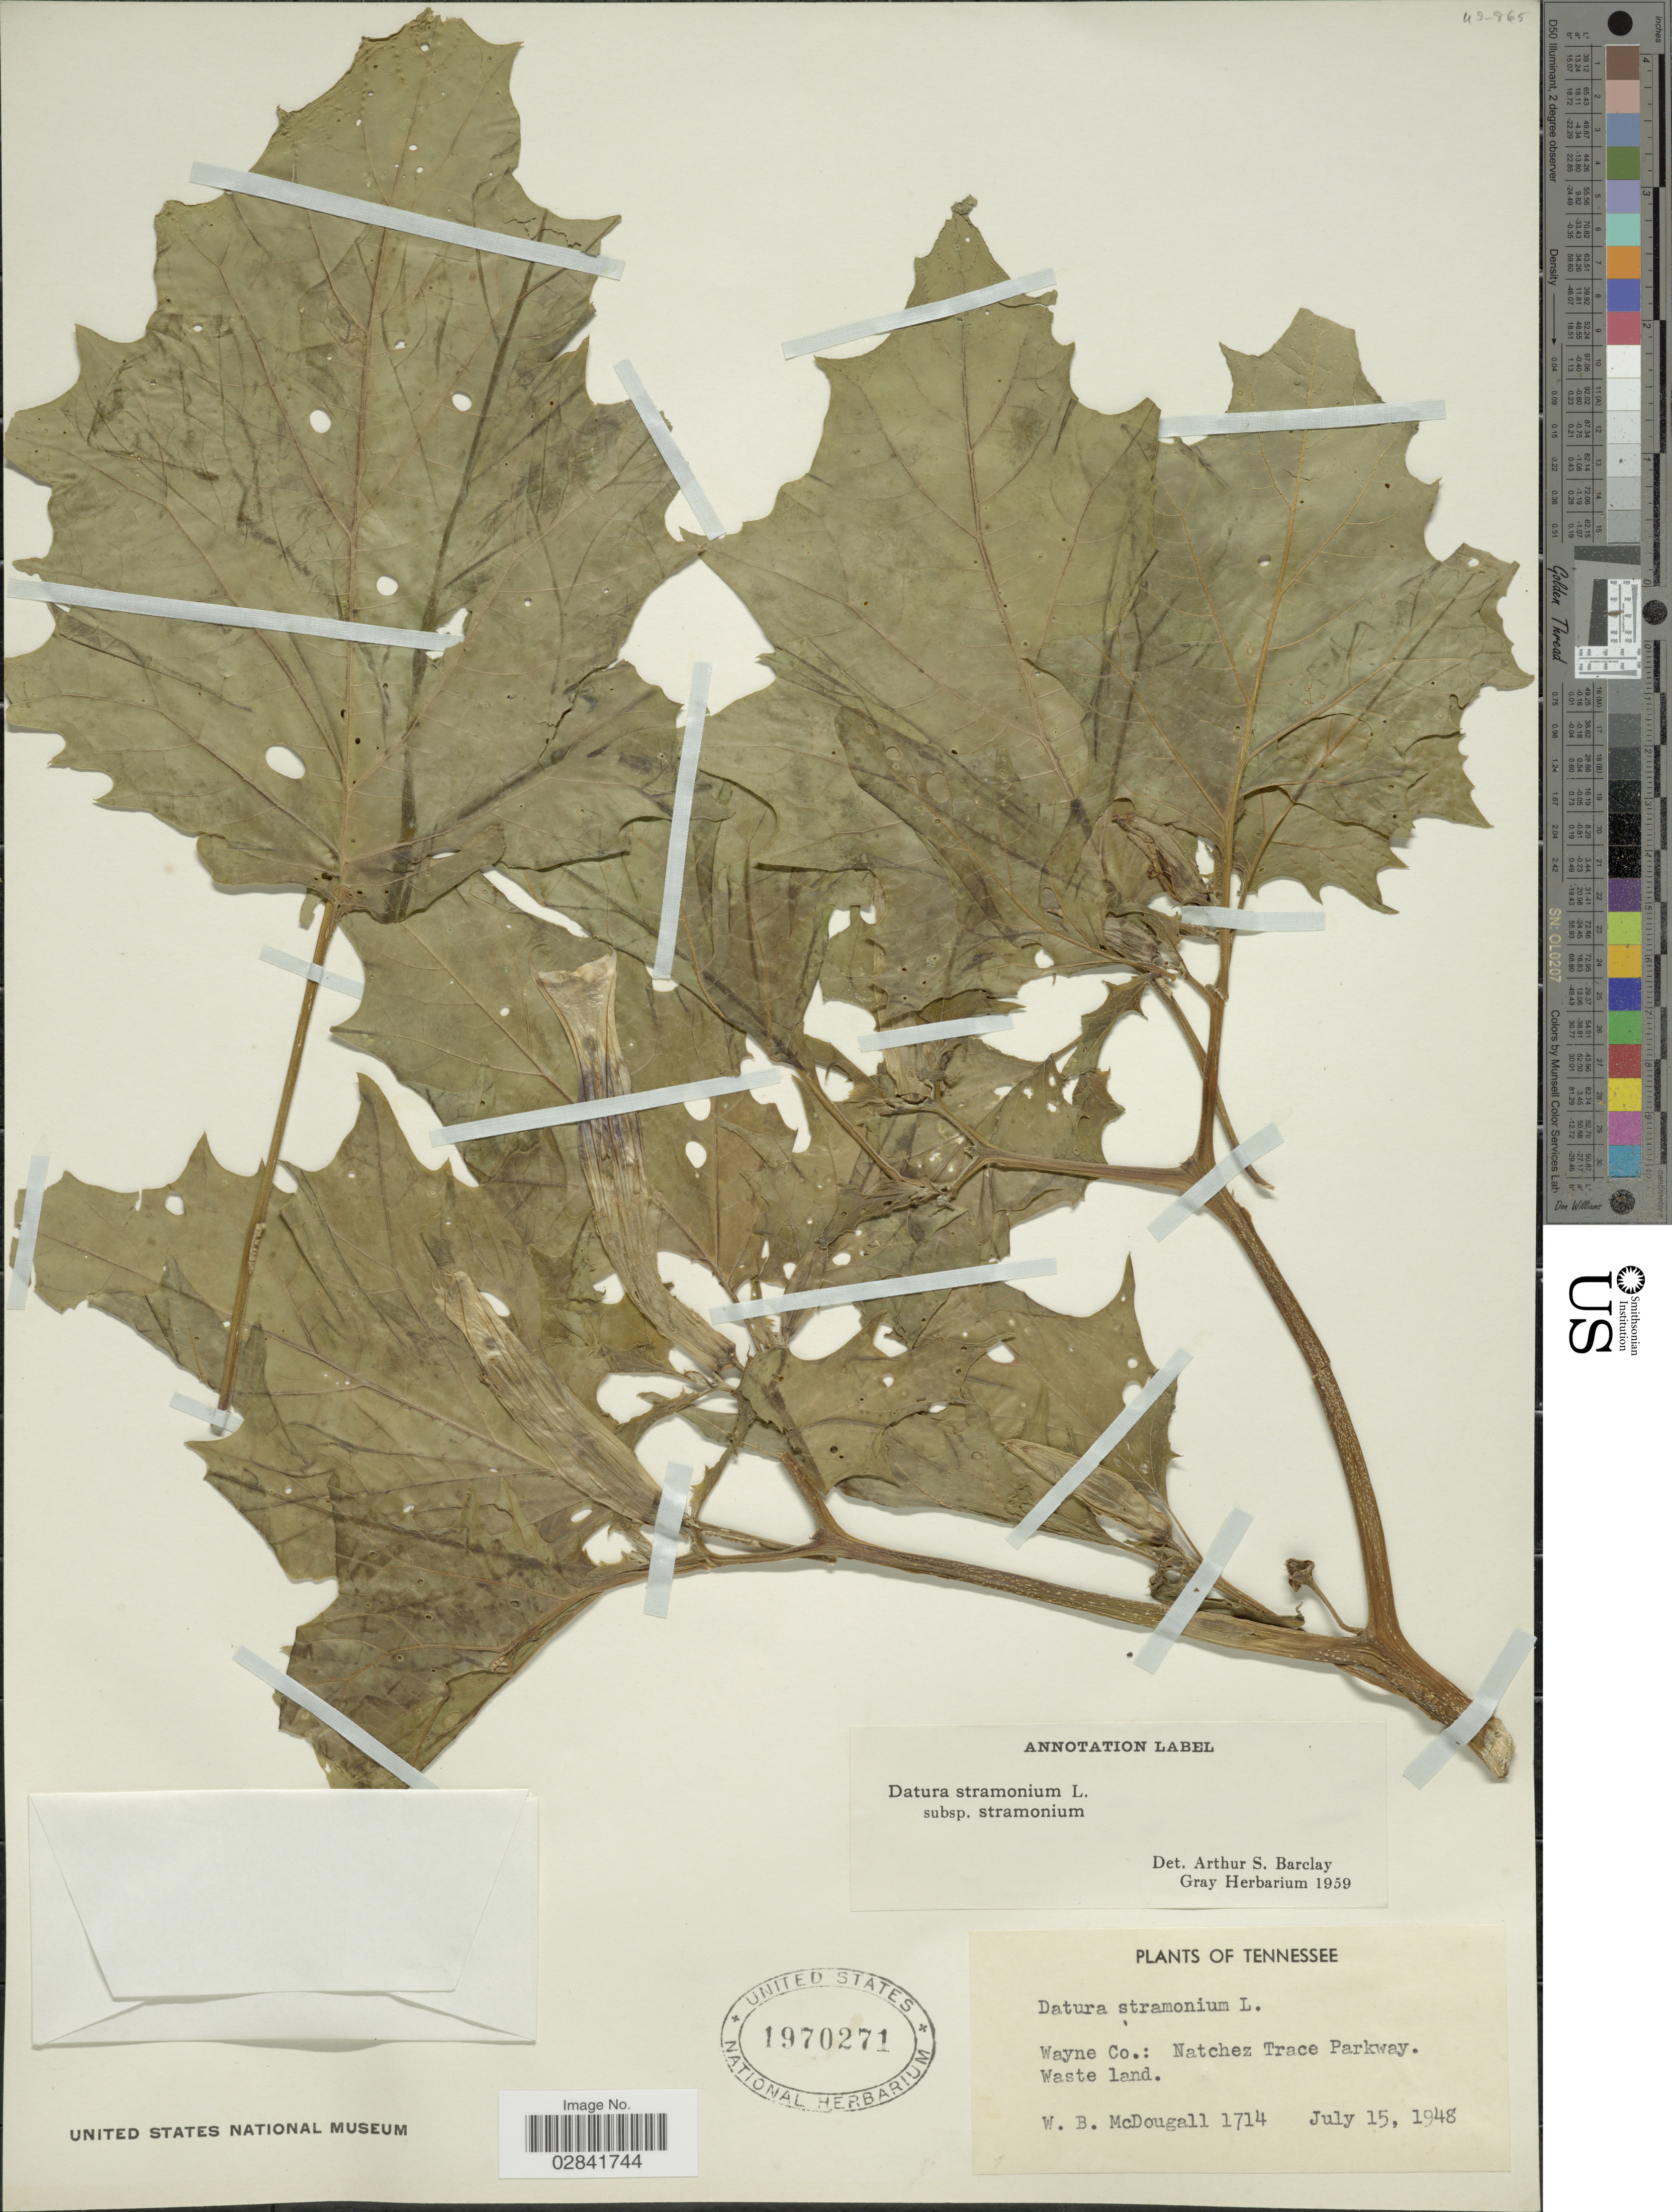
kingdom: Plantae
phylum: Tracheophyta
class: Magnoliopsida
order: Solanales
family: Solanaceae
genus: Datura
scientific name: Datura stramonium subsp. stramonium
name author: L.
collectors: W. B. McDougall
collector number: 1714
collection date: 1948-05-15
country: United States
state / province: Tennessee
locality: Wayne Co.: Natchez Trace Parkway.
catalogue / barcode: US 1970271